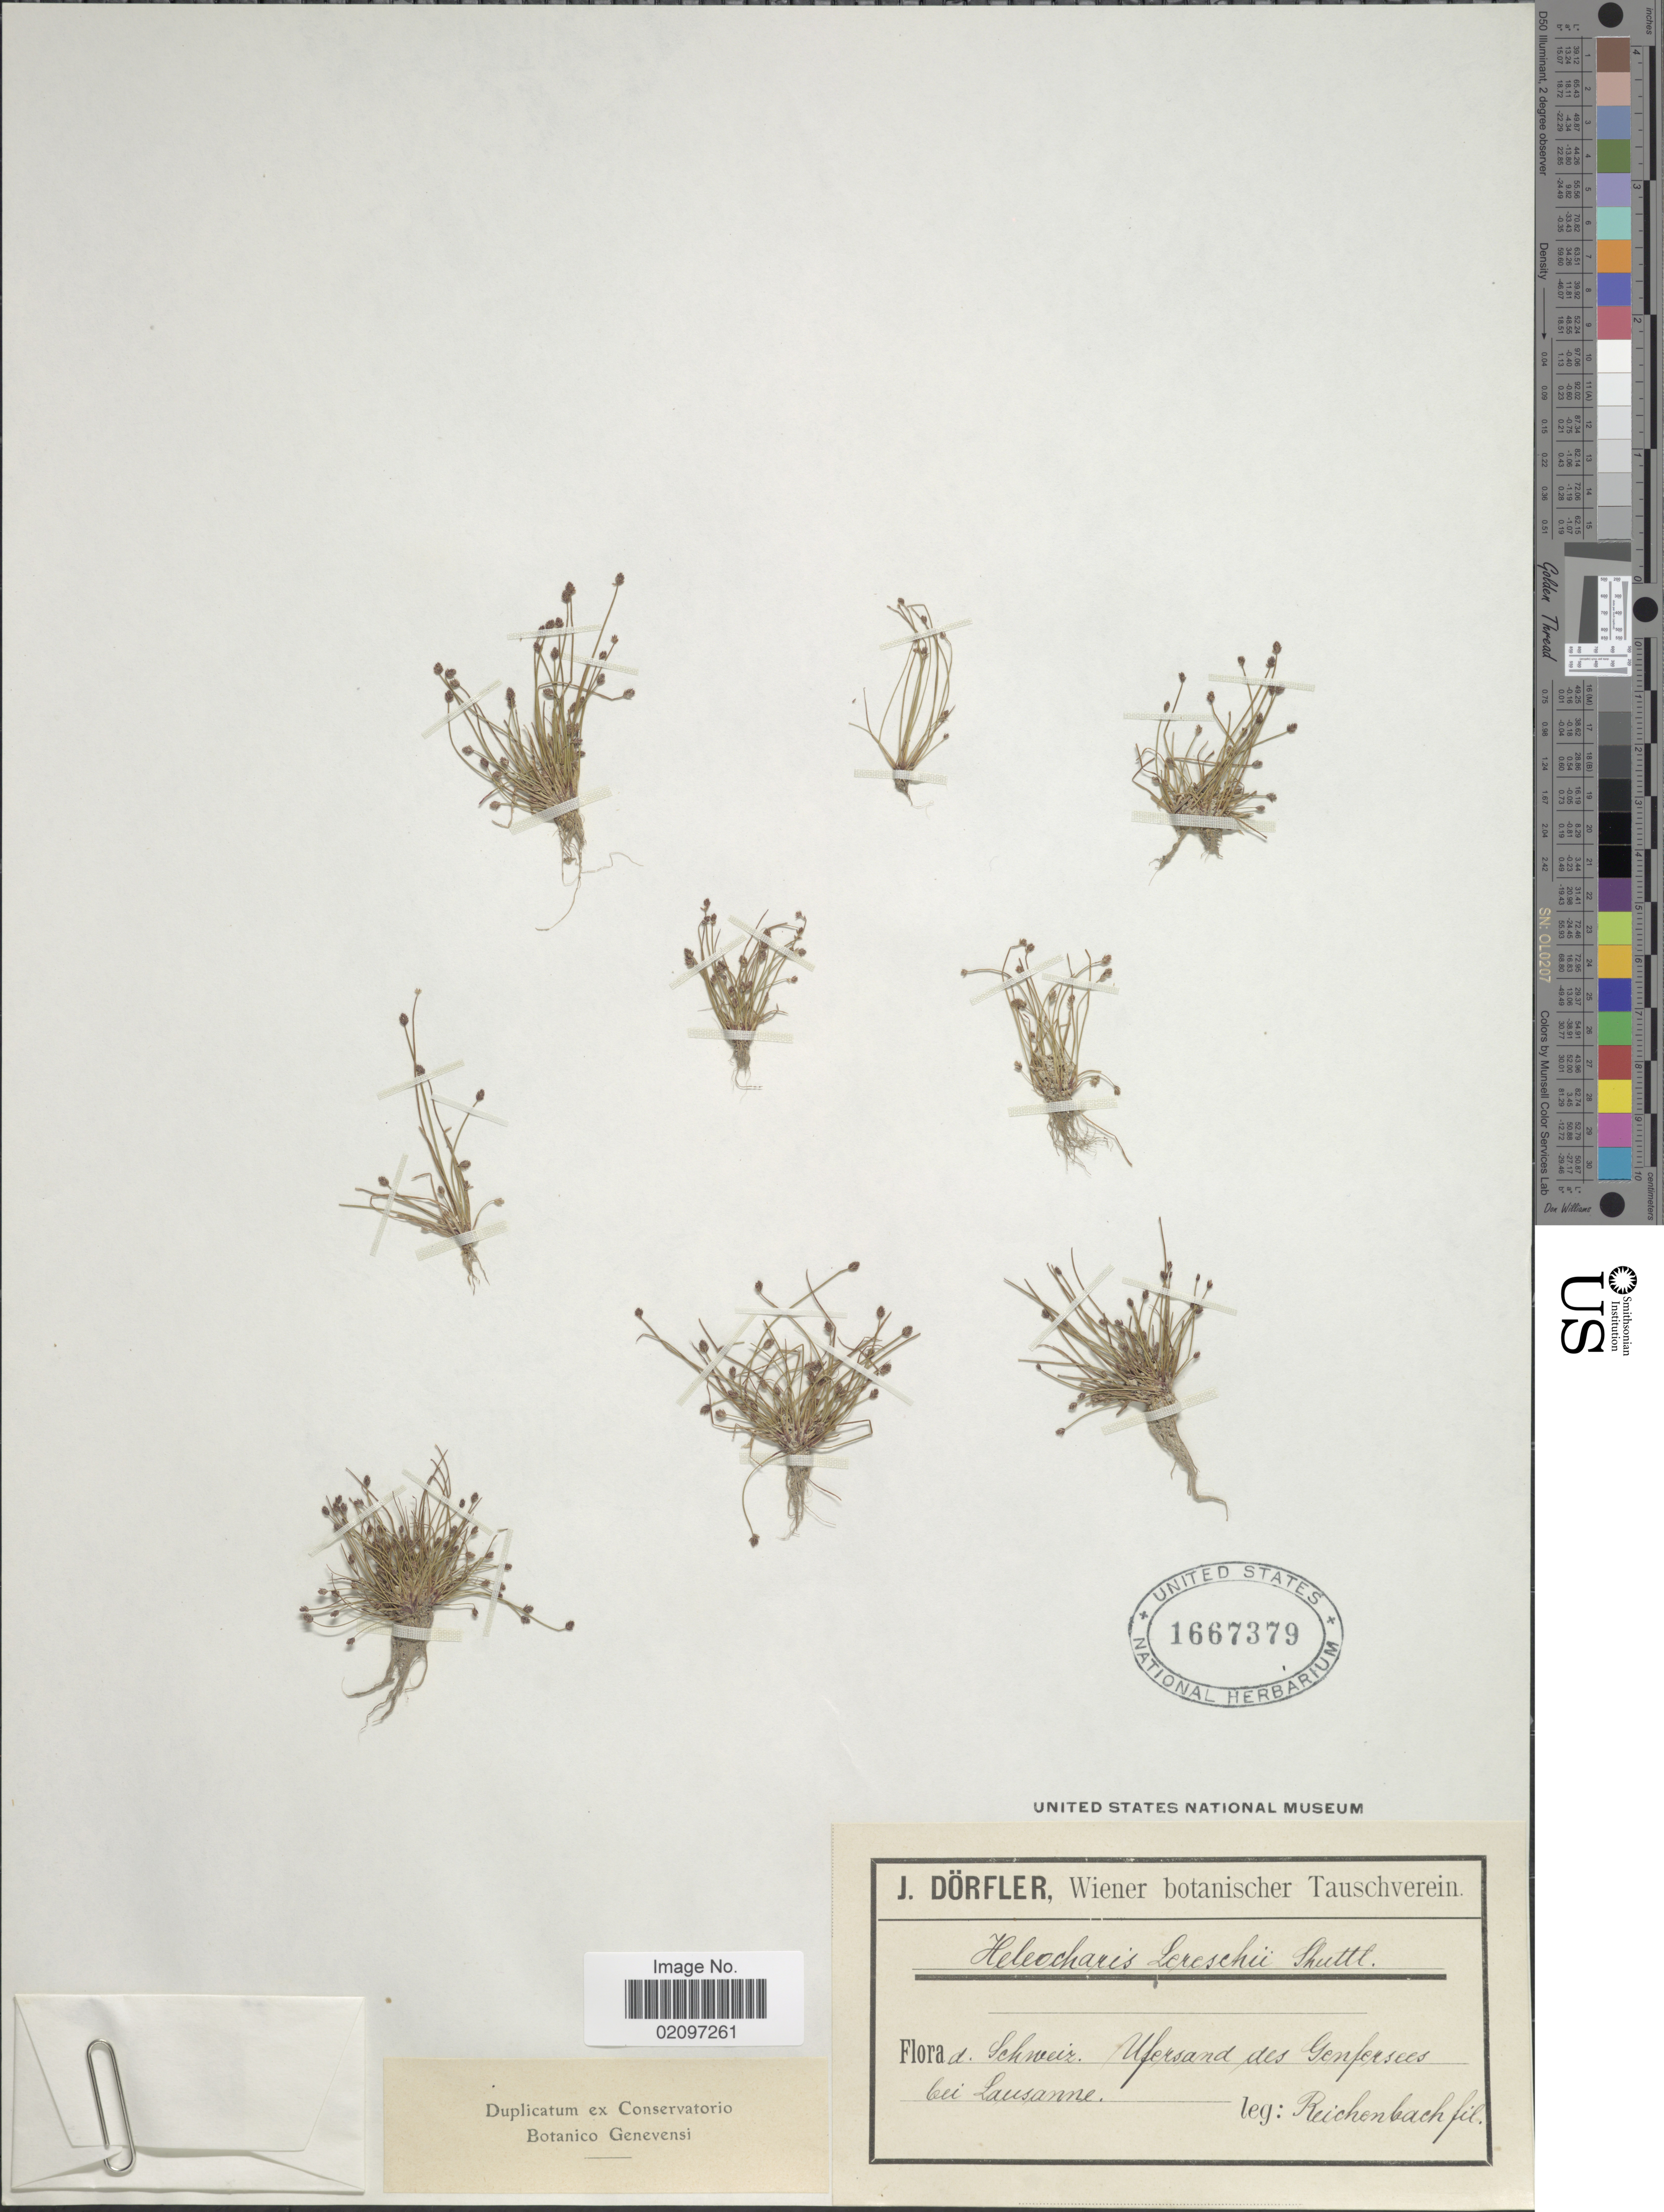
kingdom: Plantae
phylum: Tracheophyta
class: Liliopsida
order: Poales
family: Cyperaceae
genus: Eleocharis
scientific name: Eleocharis atropurpurea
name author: (Retz.) J. Presl & C. Presl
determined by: Strong, Mark T., (BOT), Smithsonian Institution - National Museum of Natural History (UNITED STATES)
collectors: Reichenbach, --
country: Switzerland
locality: Schweiz: Ufersand des Genfersees bei Lausanne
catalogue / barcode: US 1667379